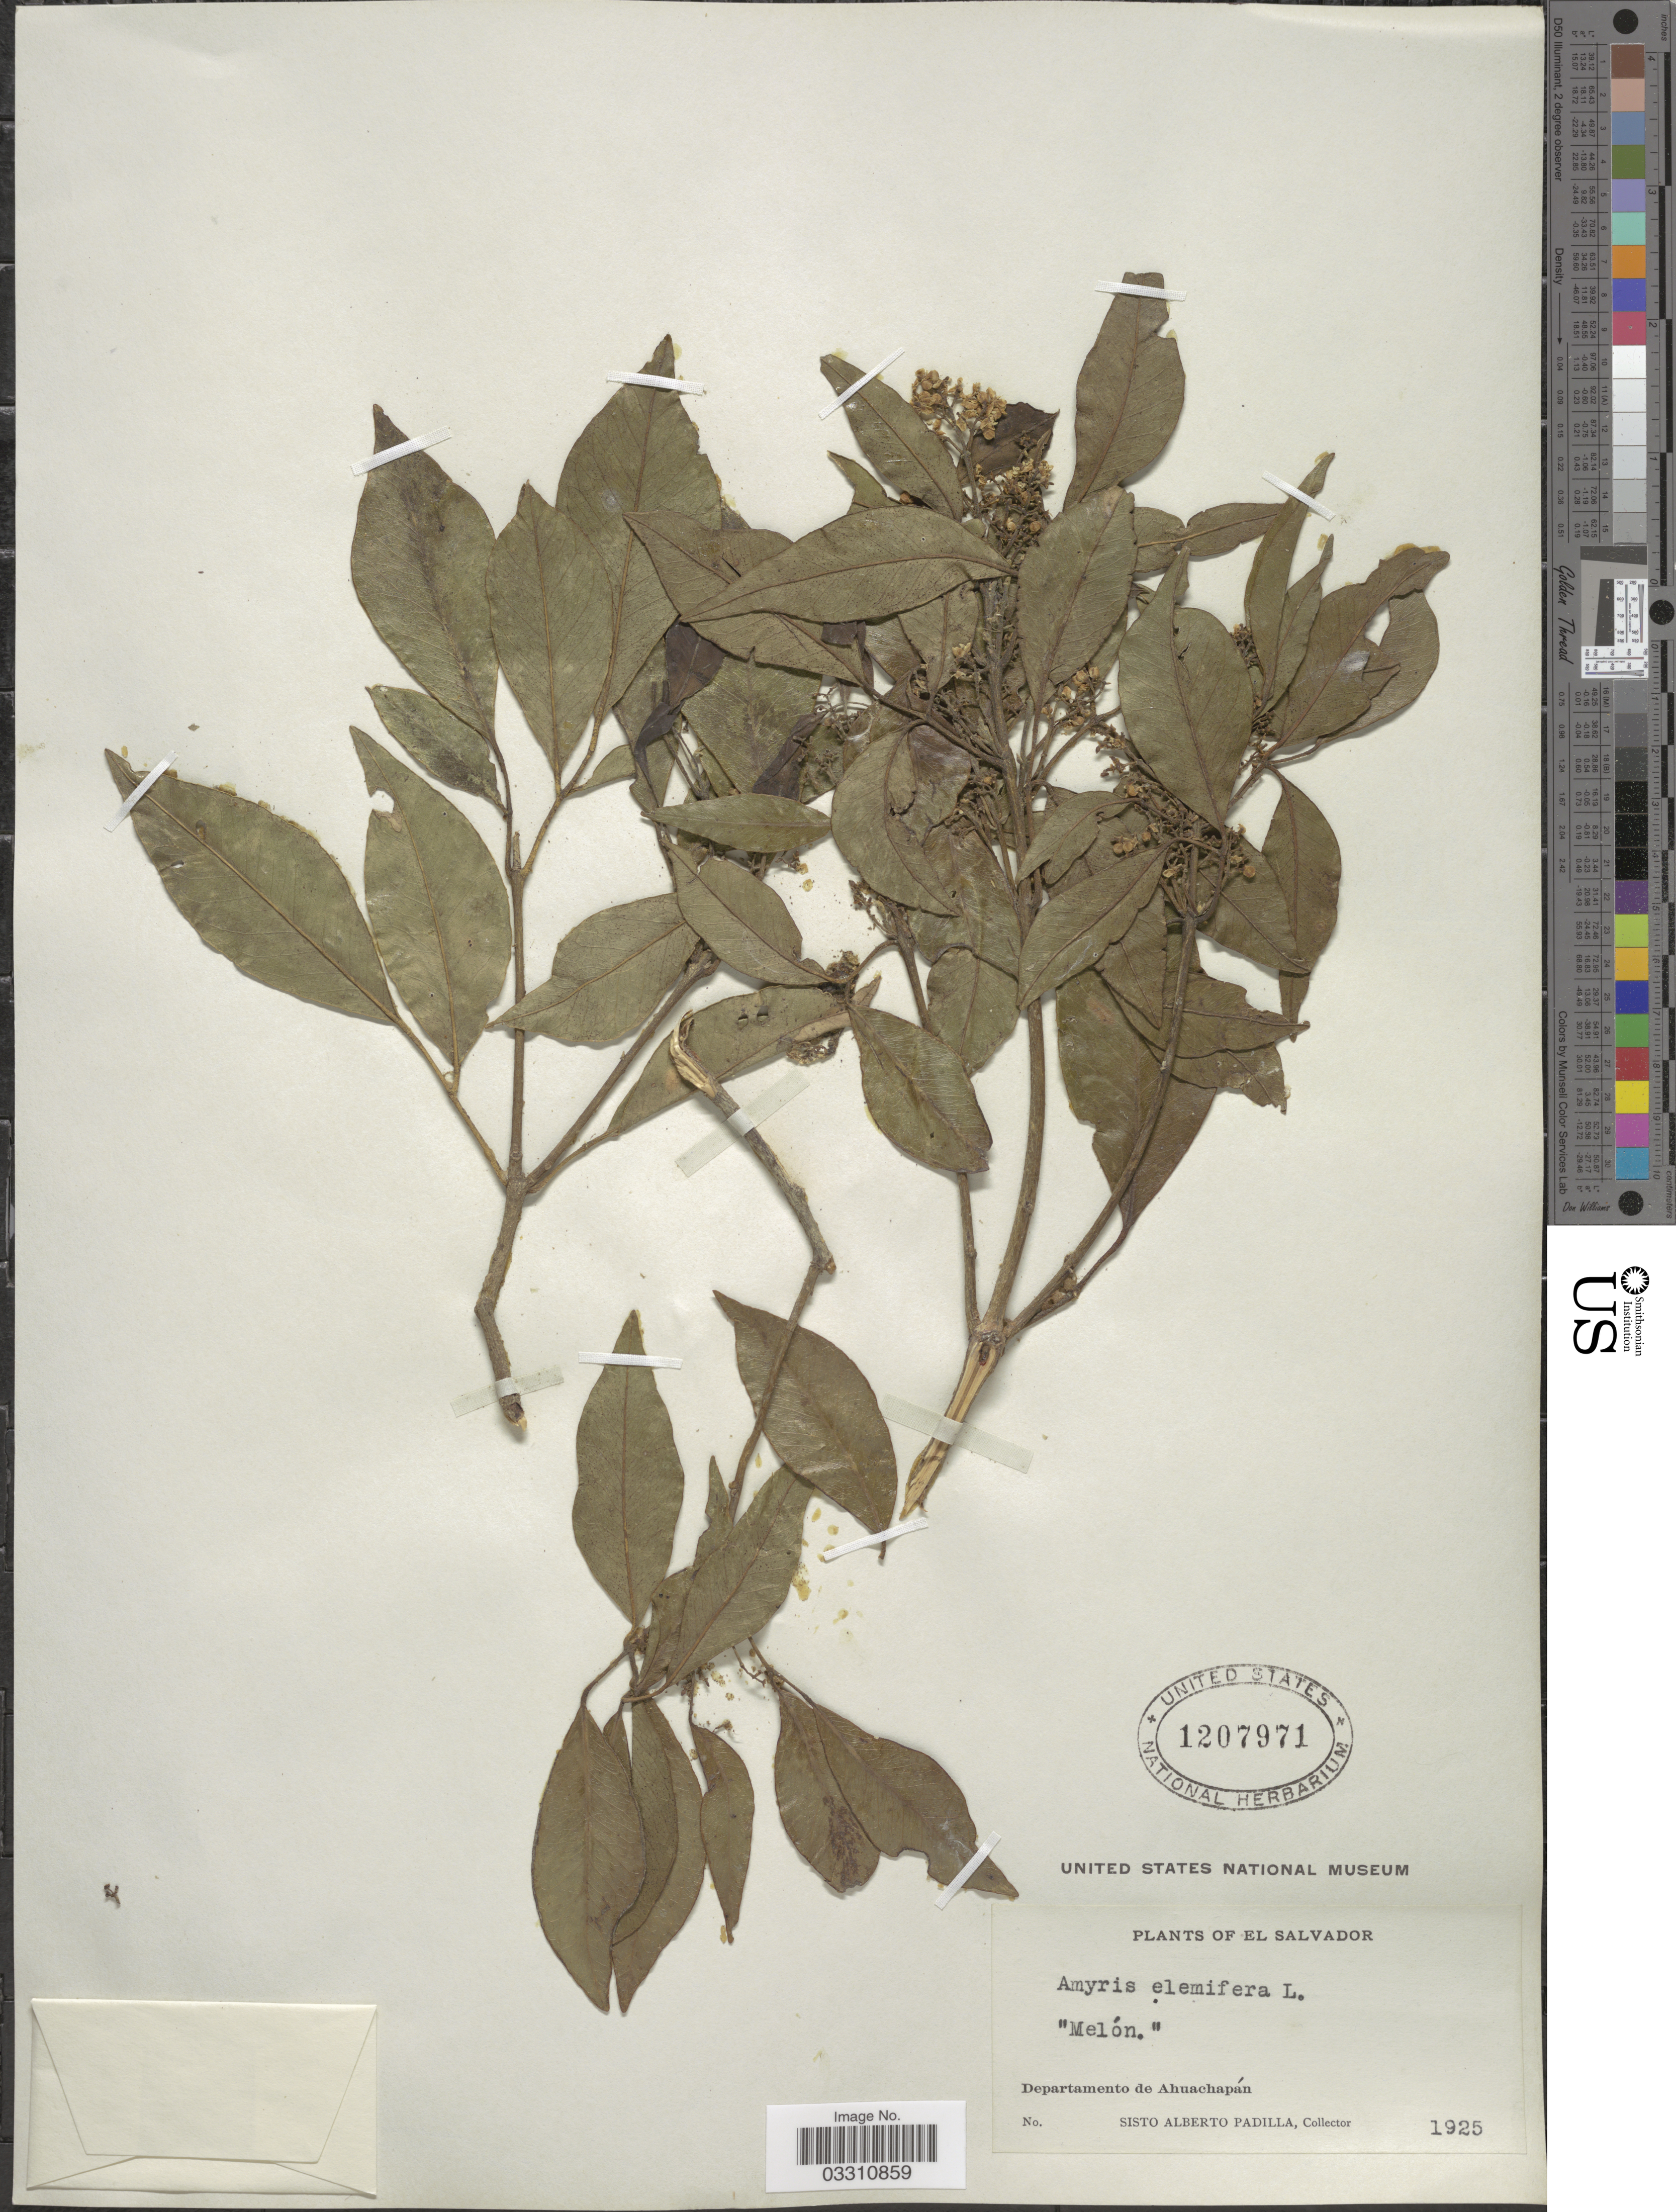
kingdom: Plantae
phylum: Tracheophyta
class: Magnoliopsida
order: Sapindales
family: Rutaceae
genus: Amyris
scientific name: Amyris balsamifera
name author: L.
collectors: S. A. Padilla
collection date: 1925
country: El Salvador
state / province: Ahuachapan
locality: Departamento de Ahuachapán.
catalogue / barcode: US 1207971